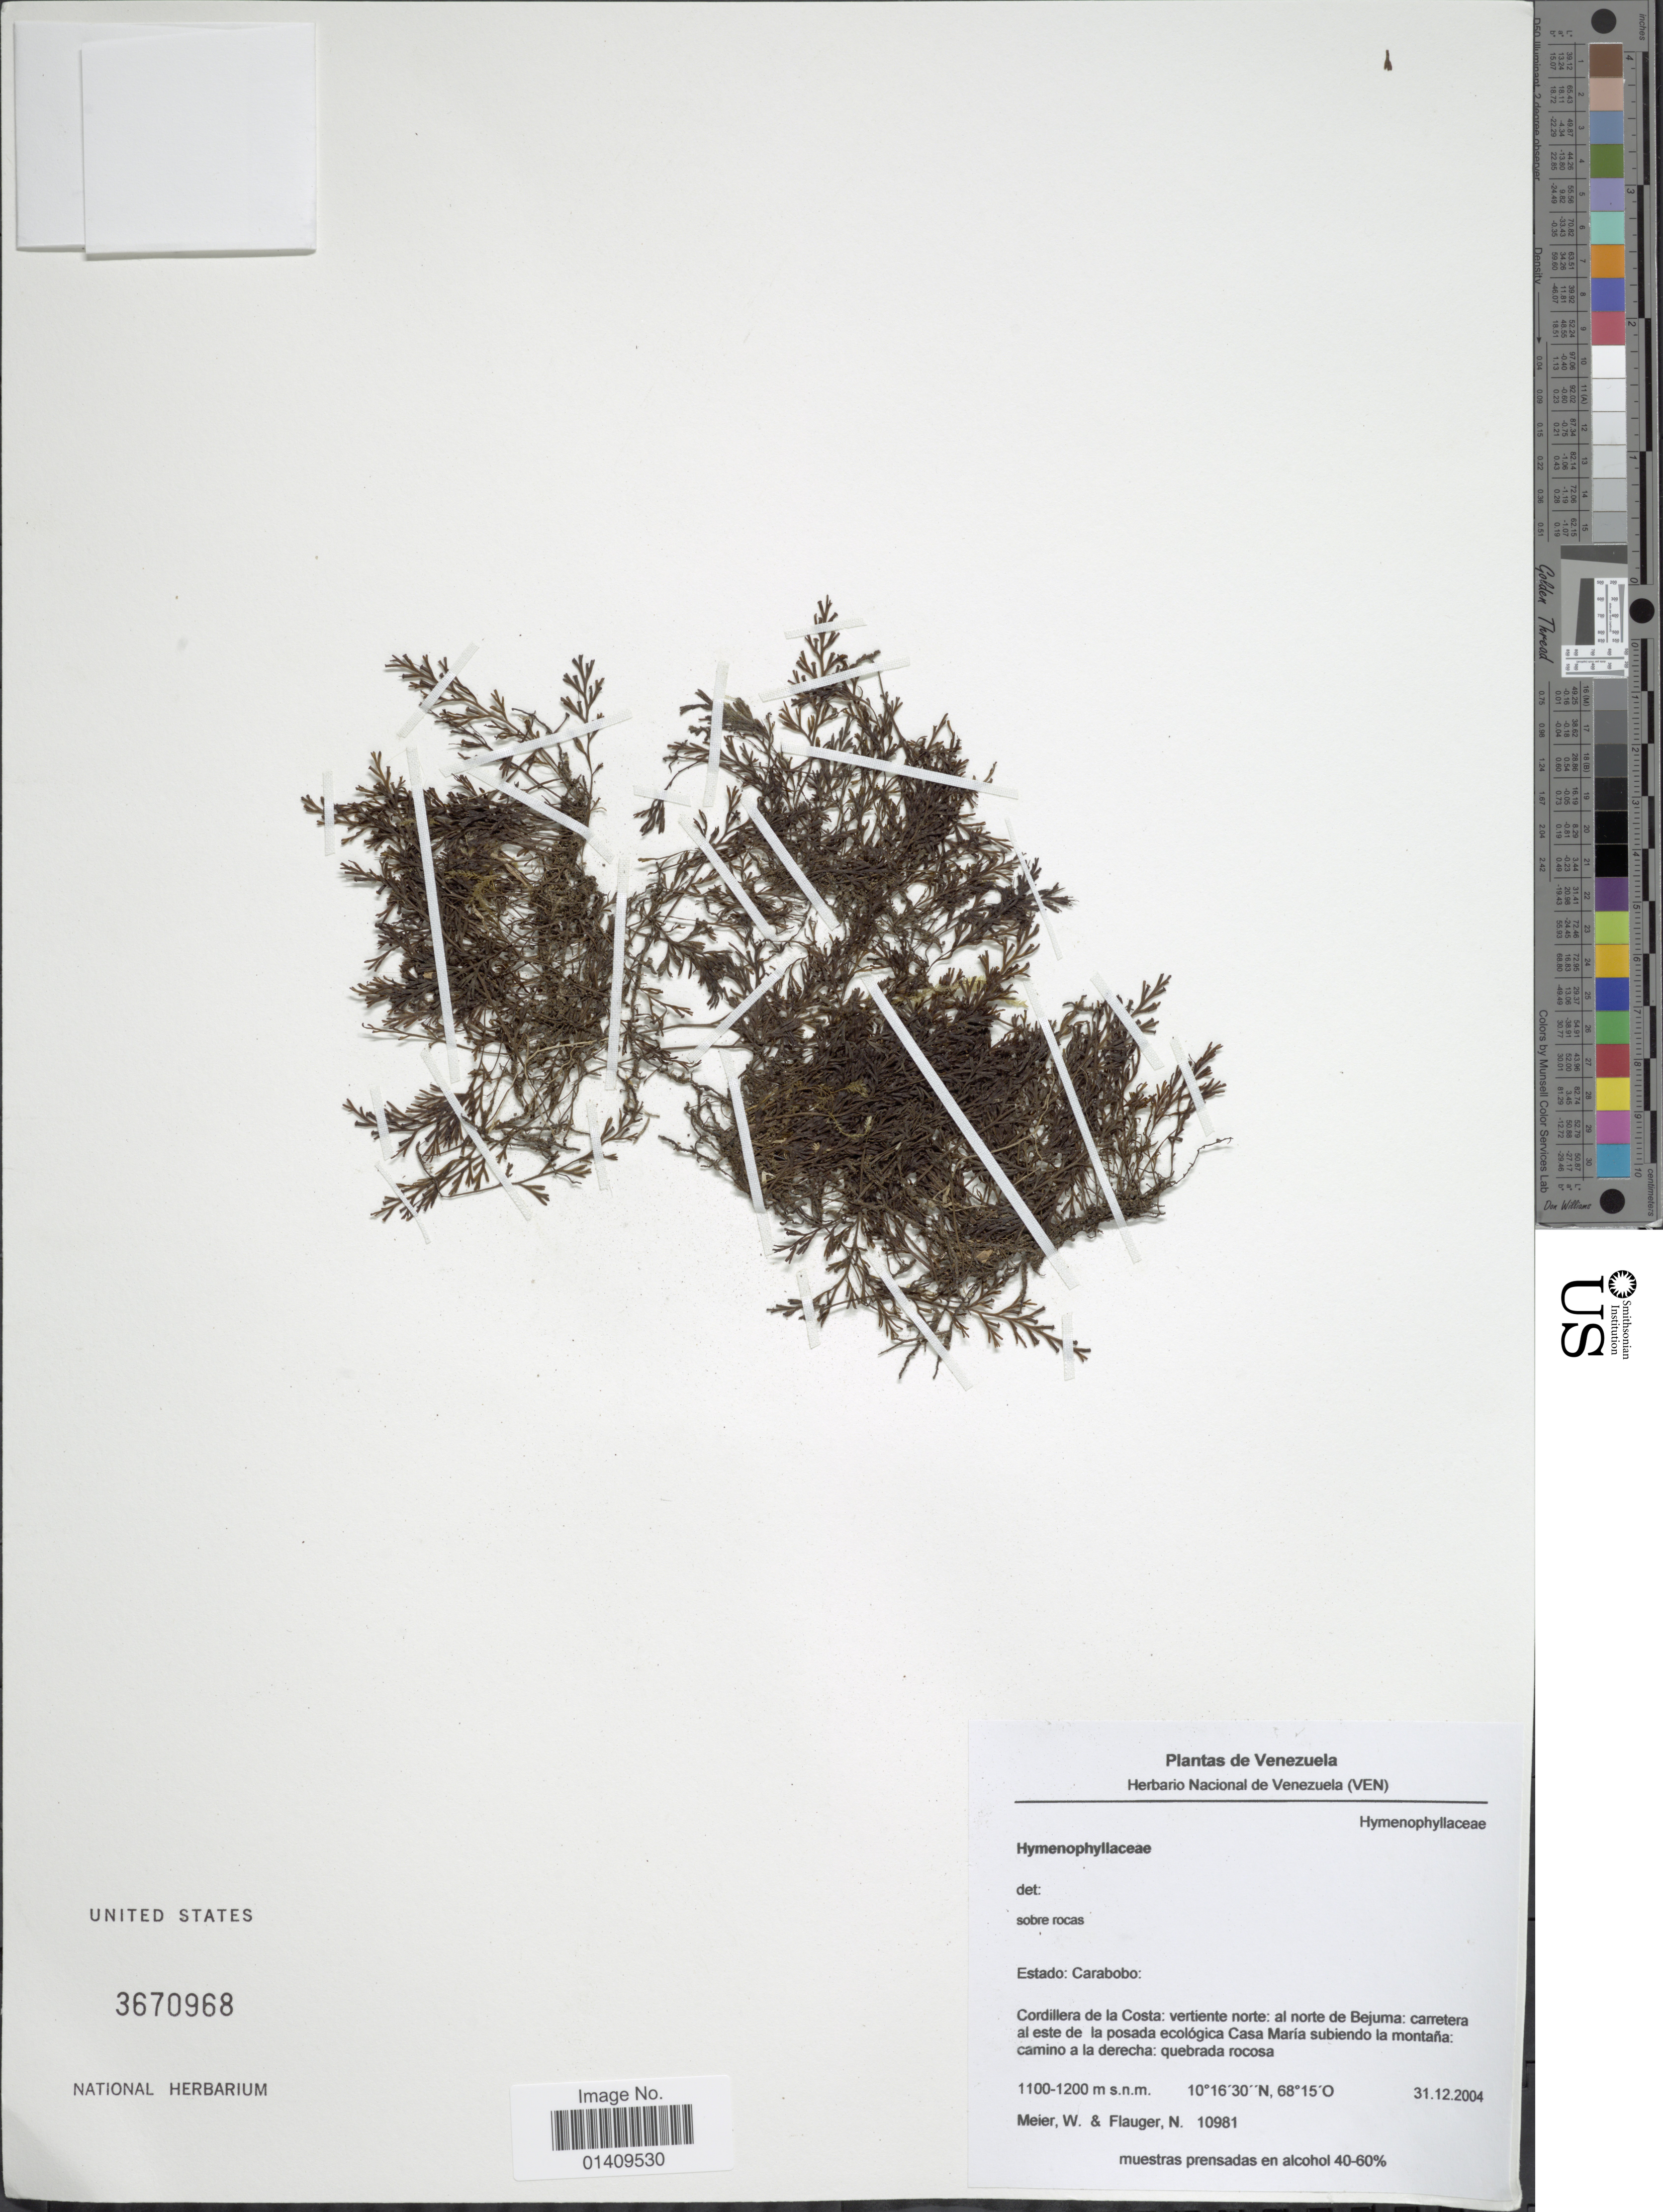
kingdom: Plantae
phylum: Tracheophyta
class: Polypodiopsida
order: Hymenophyllales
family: Hymenophyllaceae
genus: Trichomanes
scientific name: Trichomanes sp.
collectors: W. Meier & N. Flauger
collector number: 10981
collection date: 2004-12-31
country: Venezuela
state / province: Carabobo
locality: Estado: Carabobo cordillera de la Costa: ventiente norte: al norte de Bejuma carretera al este de la posada ecologica Casa Maria subiendo la montana camino a la derecha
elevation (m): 1100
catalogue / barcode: US 3670968